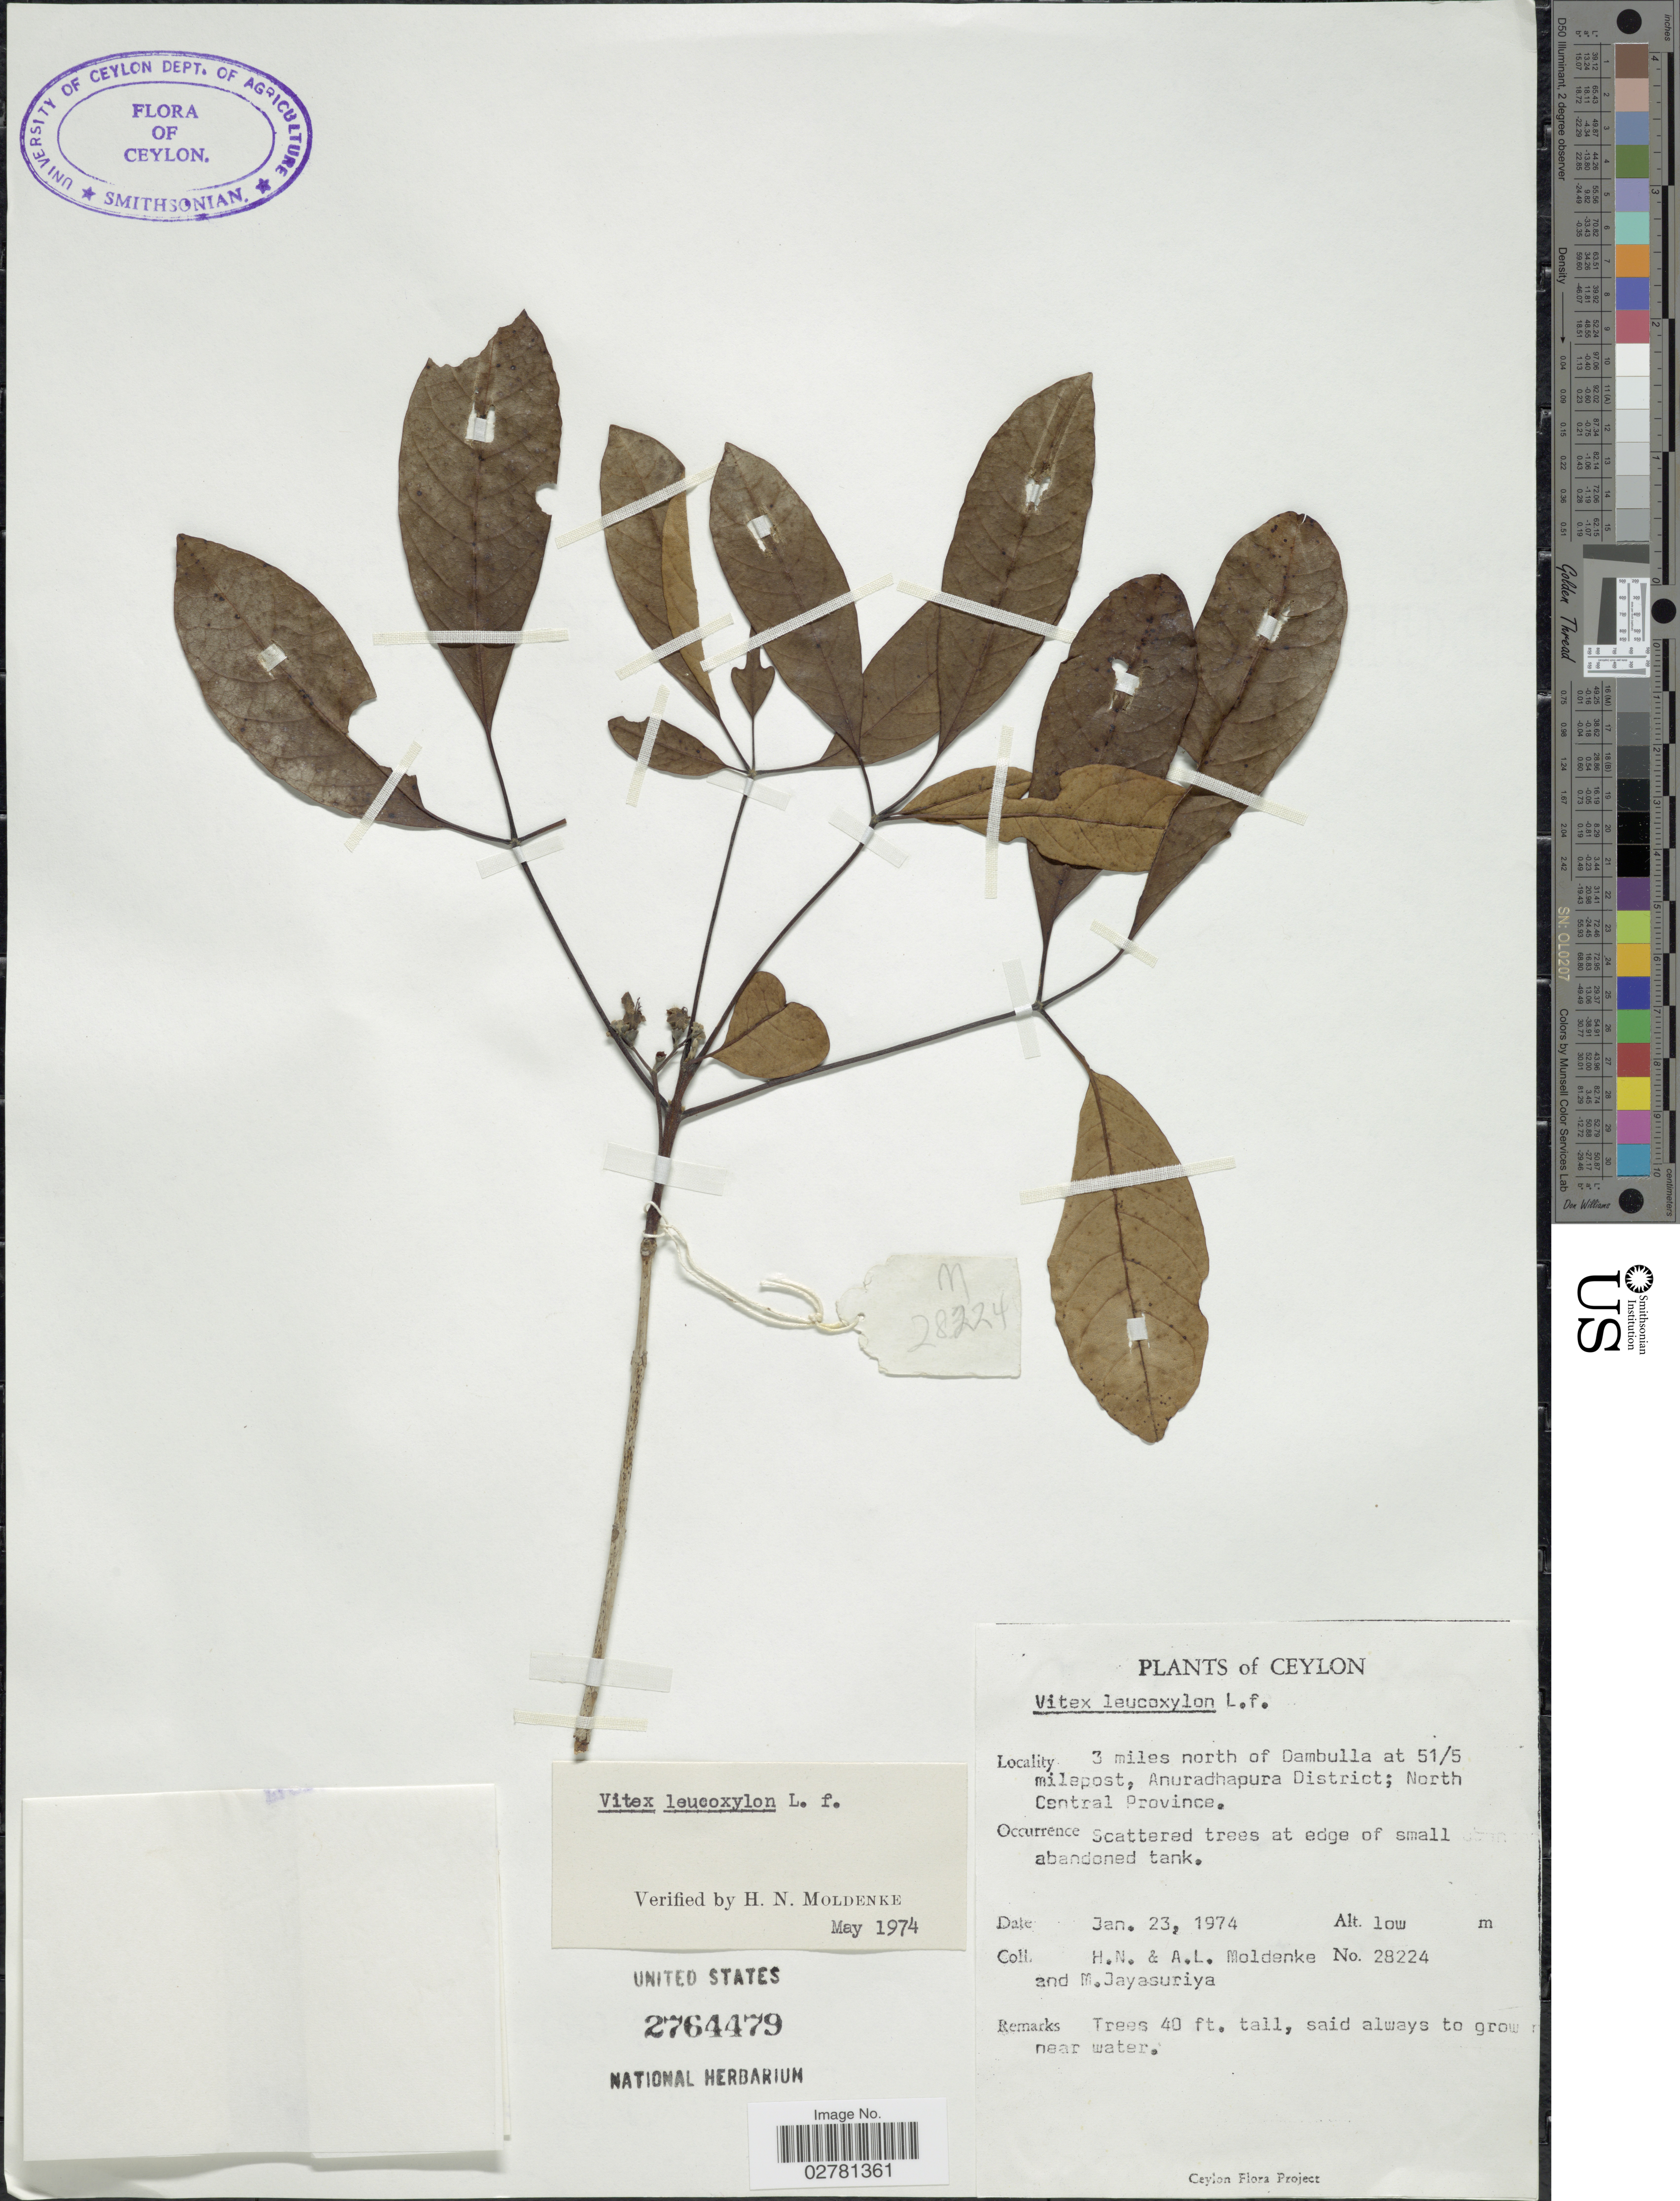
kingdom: Plantae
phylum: Tracheophyta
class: Magnoliopsida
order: Lamiales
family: Lamiaceae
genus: Vitex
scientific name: Vitex leucoxylon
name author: L. f.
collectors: H. N. Moldenke, A. L. Moldenke & M. Jayasuriya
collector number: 28224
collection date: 1974-01-23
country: Sri Lanka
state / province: North Central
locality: Ceylon. 3 miles north of Dambulla at 51/5 milepost, Anuradhapura District.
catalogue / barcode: US 2764479